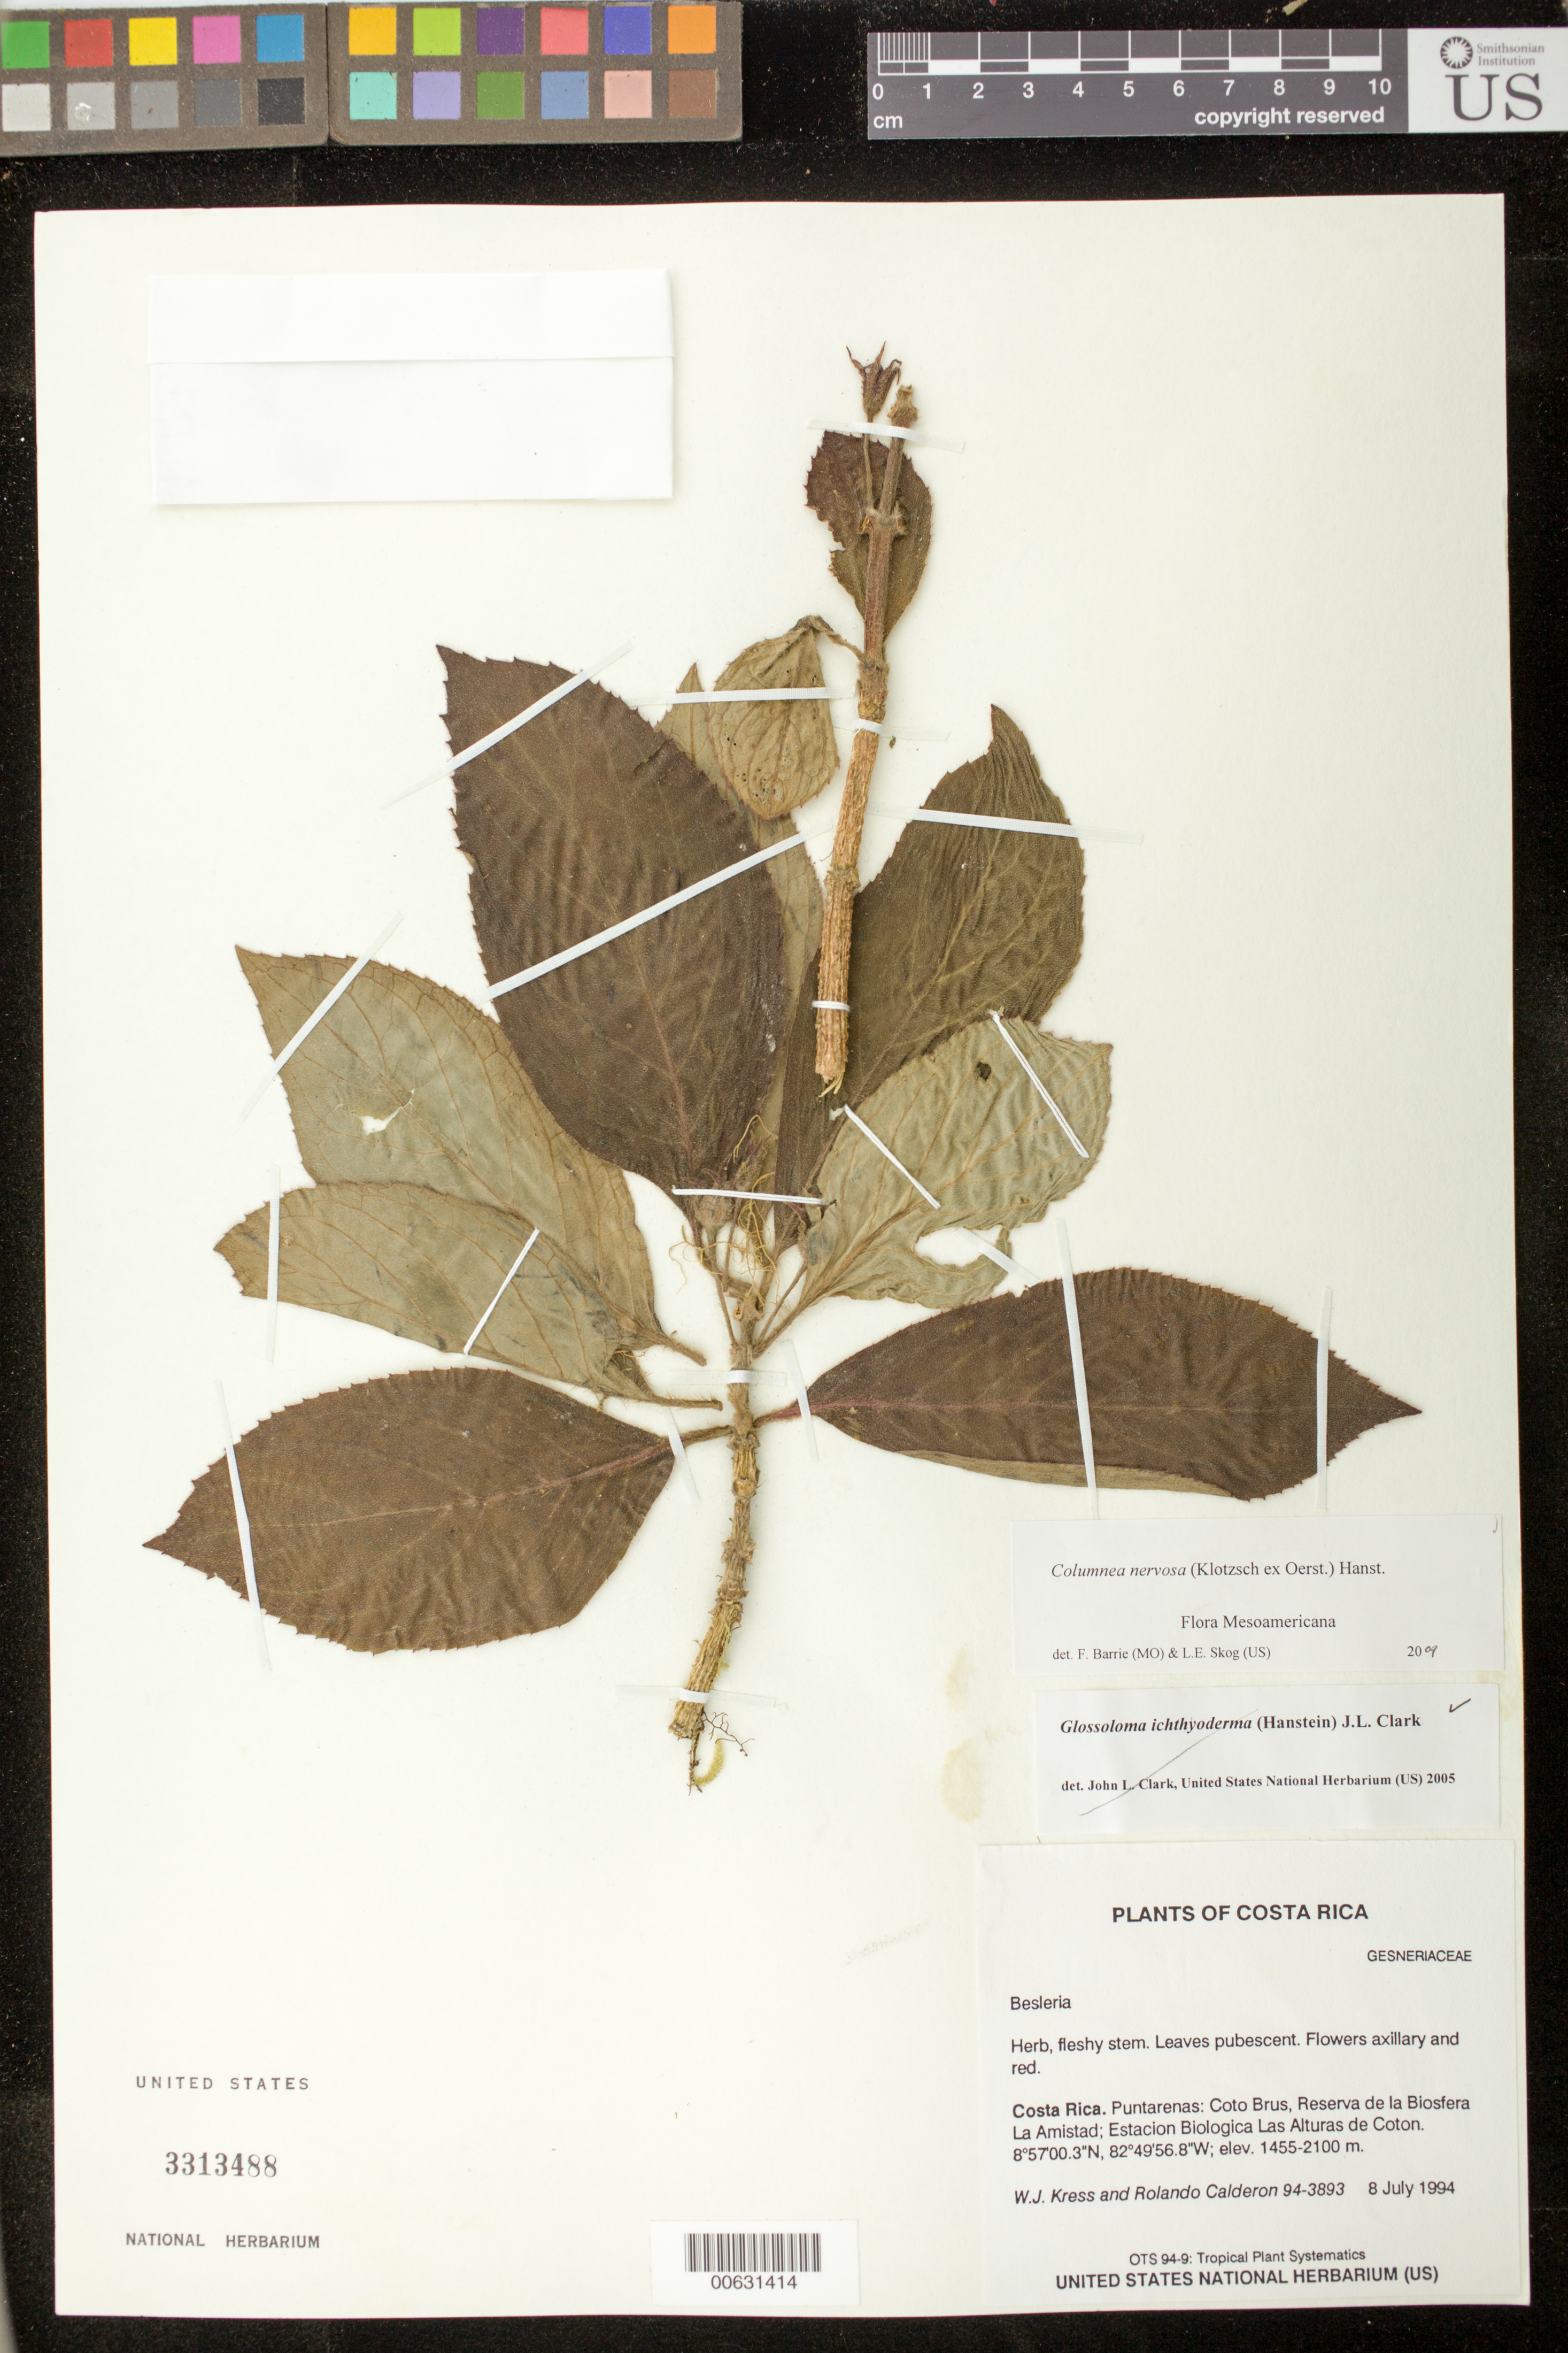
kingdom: Plantae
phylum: Tracheophyta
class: Magnoliopsida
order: Lamiales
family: Gesneriaceae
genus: Columnea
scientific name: Columnea nervosa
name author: (Klotzsch ex Oerst.) Hanst.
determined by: Barrie, F. R.; Skog, Laurence E.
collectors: W. J. Kress & R. Calderon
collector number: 94- 3893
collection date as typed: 08 Jul 1994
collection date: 1994-07-08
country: Costa Rica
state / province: Puntarenas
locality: Coto Brus, Reserva de la Biosfera La Amistad; Estación Biológica Las Alturas de Coton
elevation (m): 1455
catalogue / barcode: US 3313488